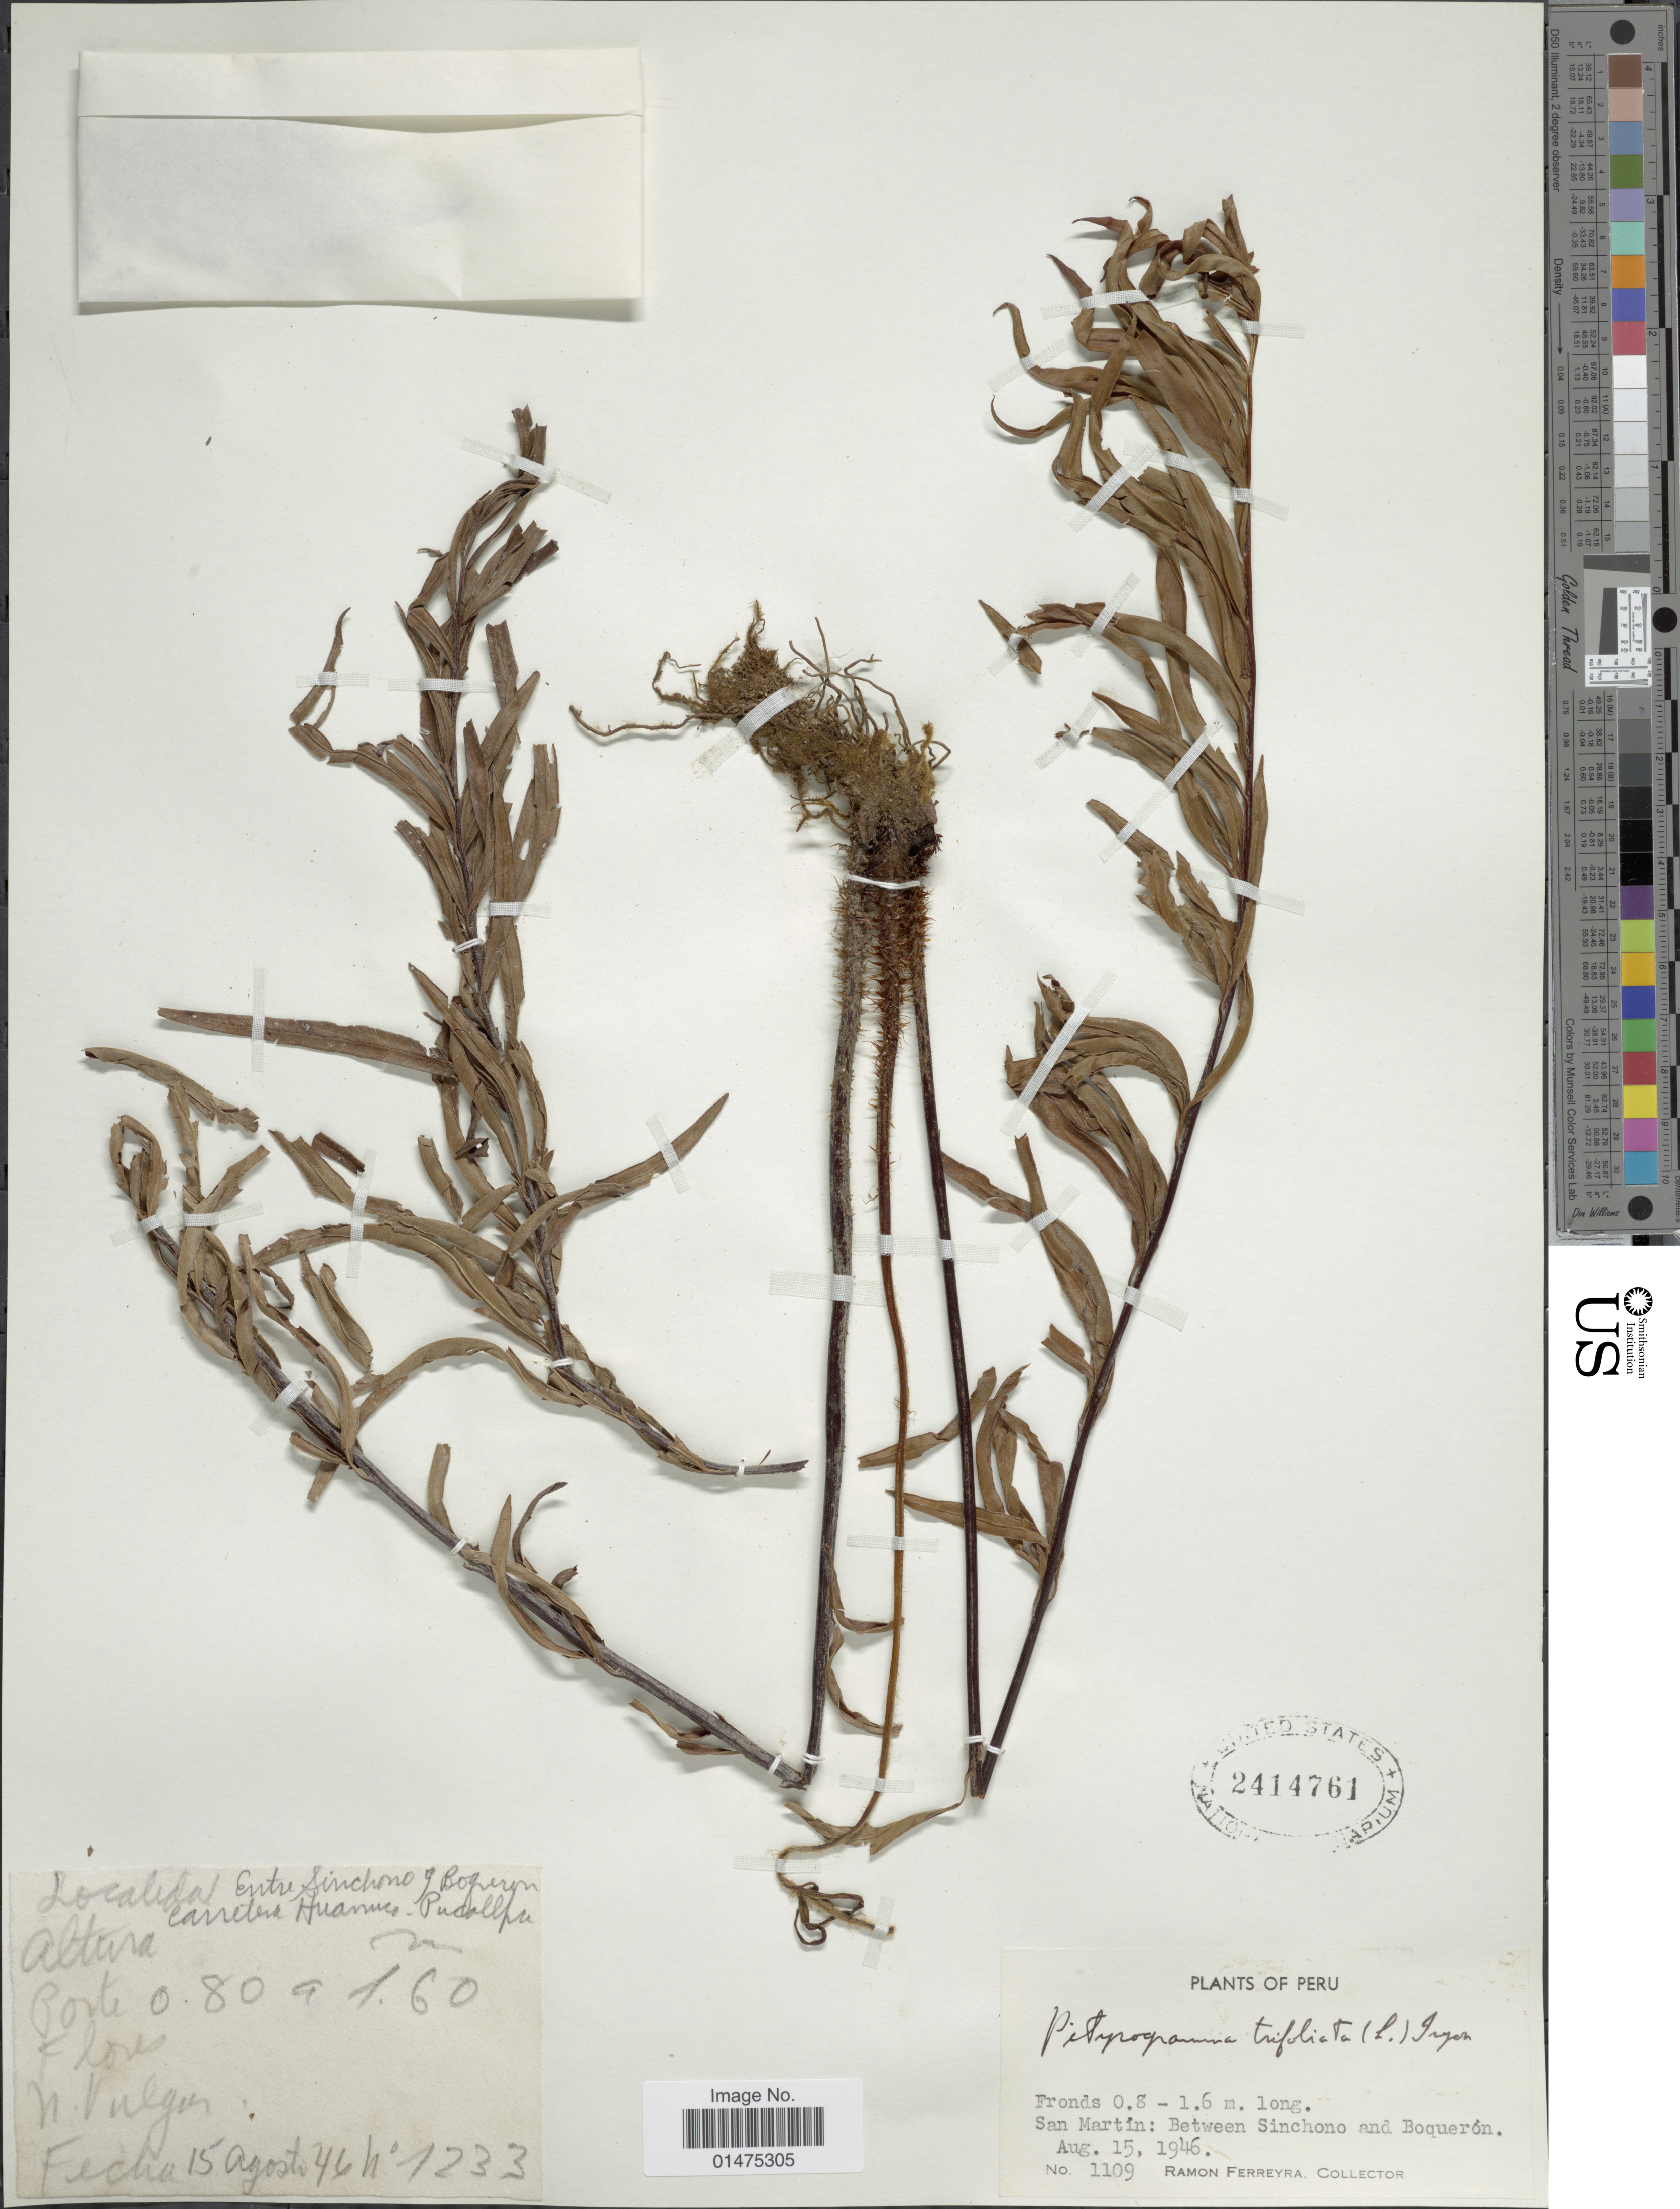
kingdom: Plantae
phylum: Tracheophyta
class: Polypodiopsida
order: Polypodiales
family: Pteridaceae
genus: Pityrogramma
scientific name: Pityrogramma trifoliata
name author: (L.) R.M. Tryon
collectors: R. A. Ferreyra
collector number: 1109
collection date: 1946-08-15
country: Peru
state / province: San Martín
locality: Between Sinchono and Boquerón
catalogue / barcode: US 2414761